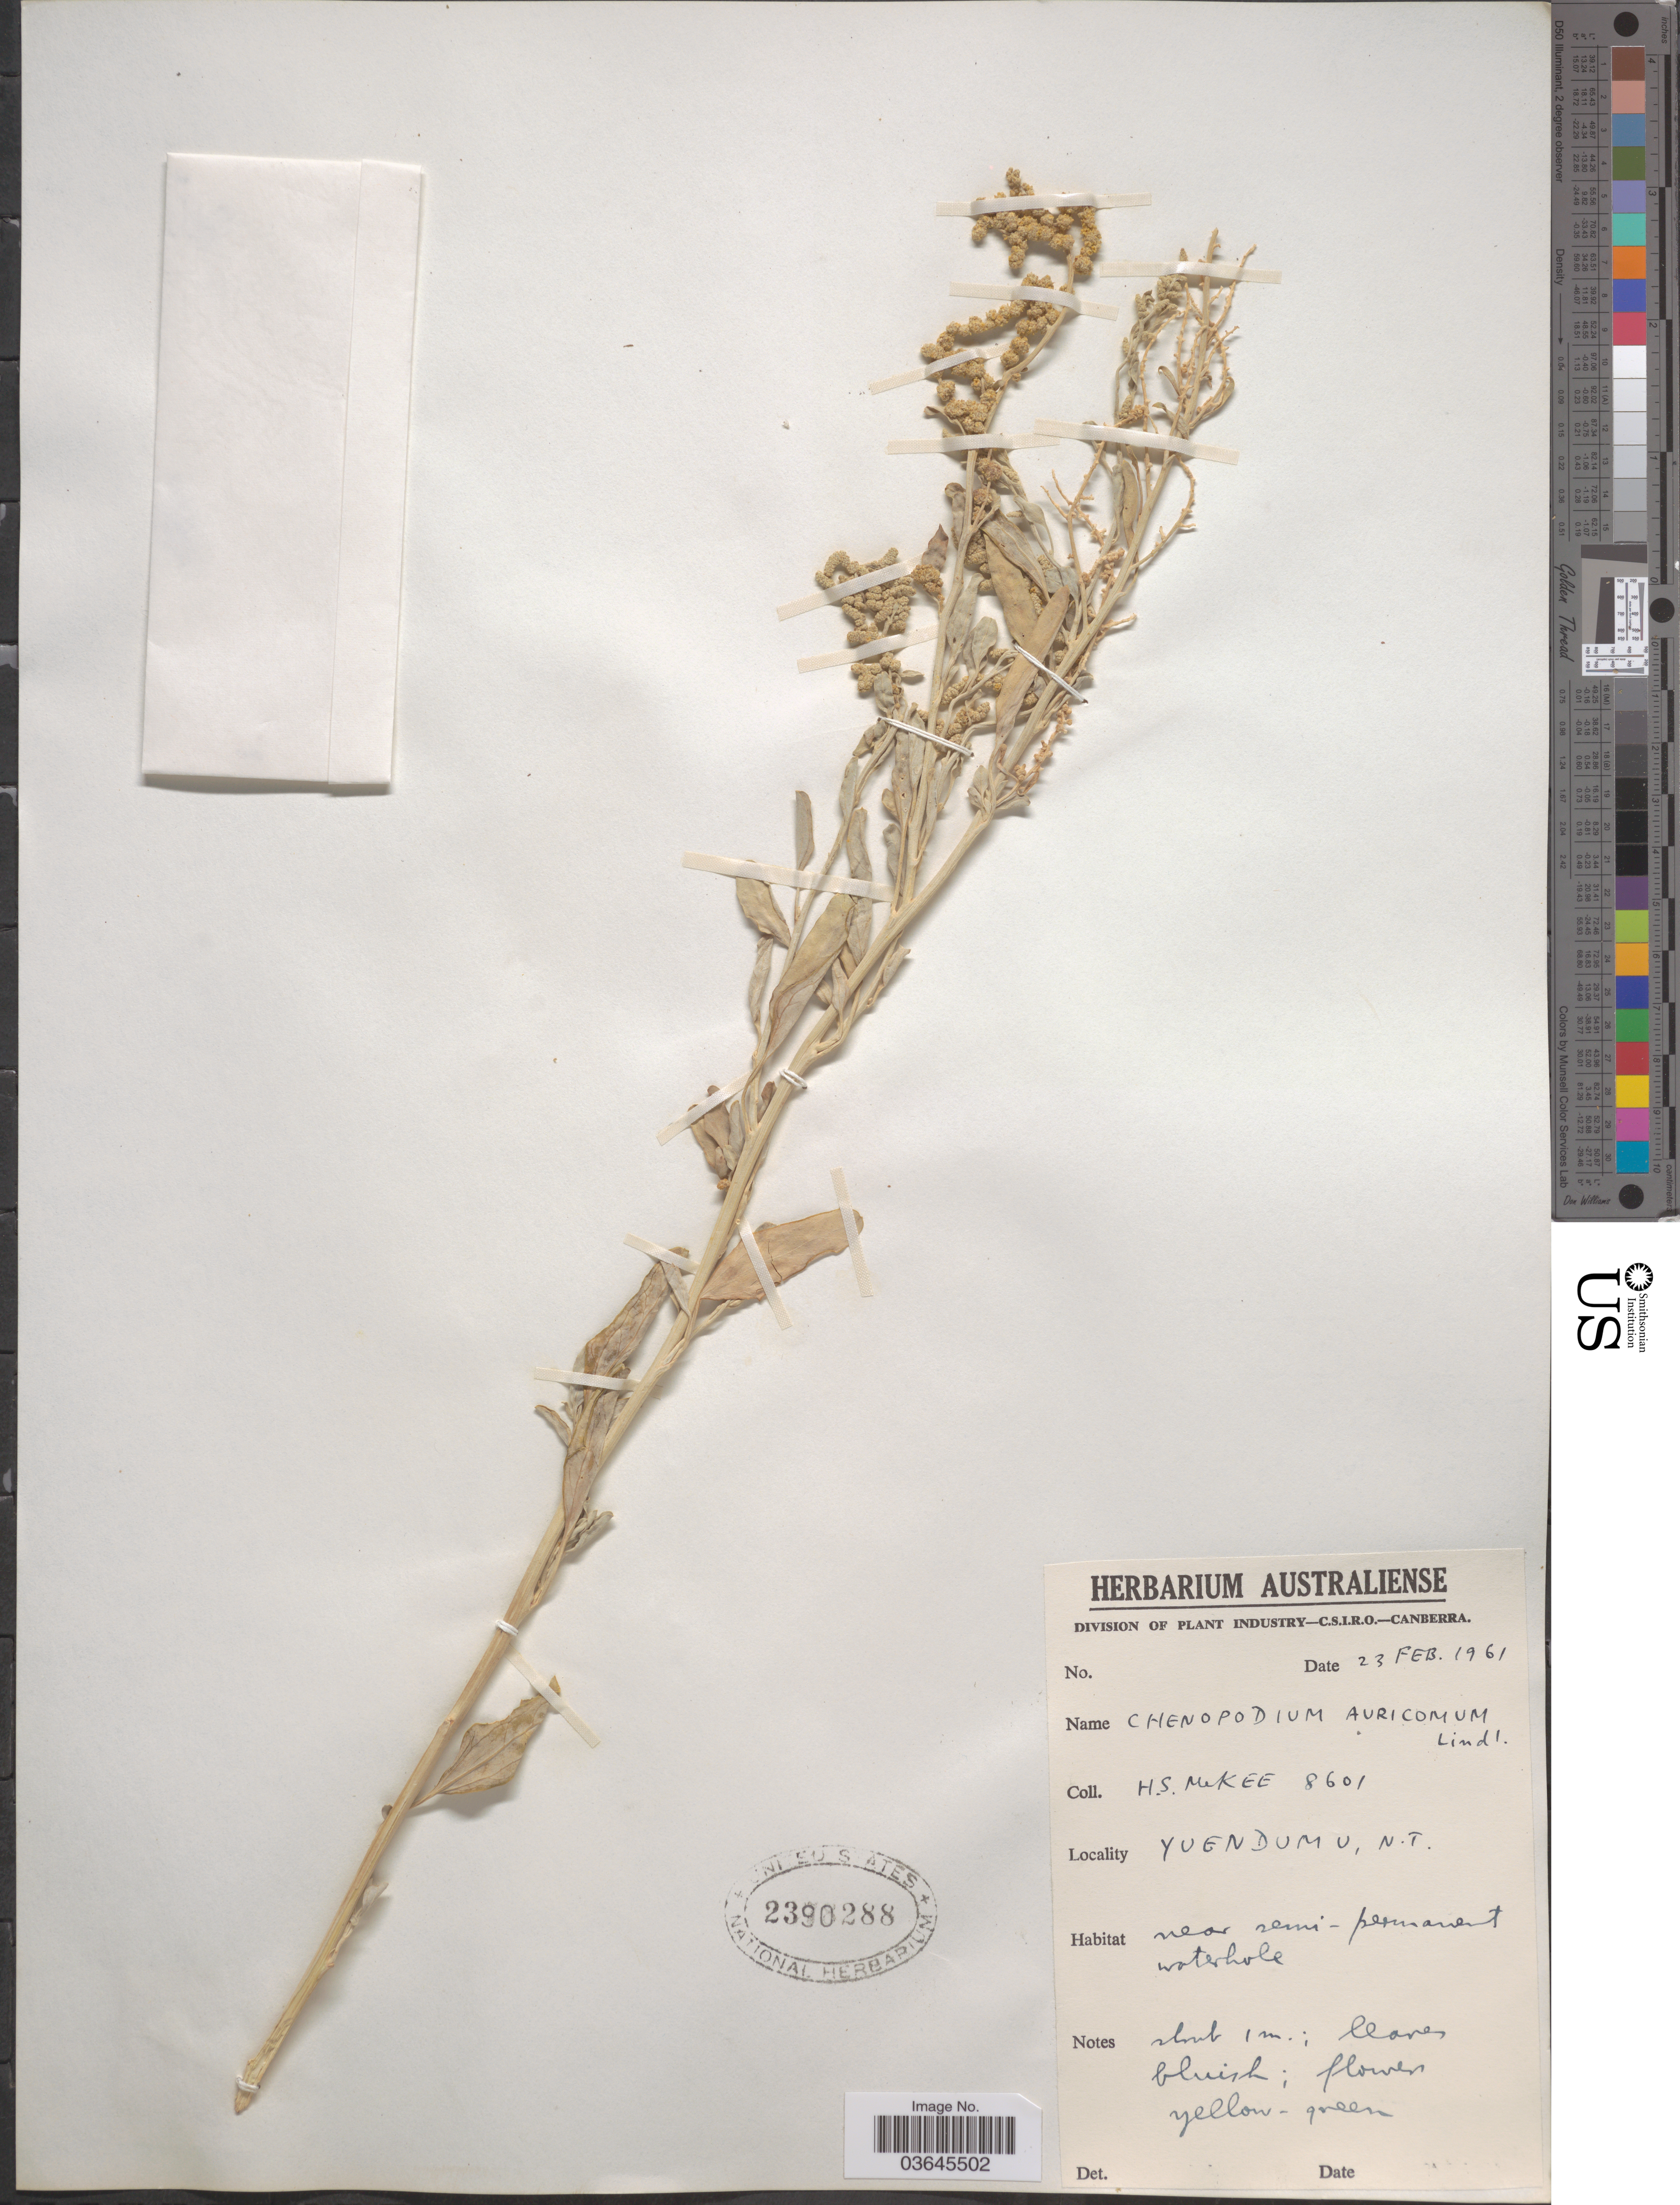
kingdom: Plantae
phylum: Tracheophyta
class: Magnoliopsida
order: Caryophyllales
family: Amaranthaceae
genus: Chenopodium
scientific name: Chenopodium auricomum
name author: Lindl.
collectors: H. S. McKee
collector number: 8601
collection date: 1961-02-23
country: Australia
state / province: Northern Territory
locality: Yuendumu, N.T.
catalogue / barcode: US 2390288